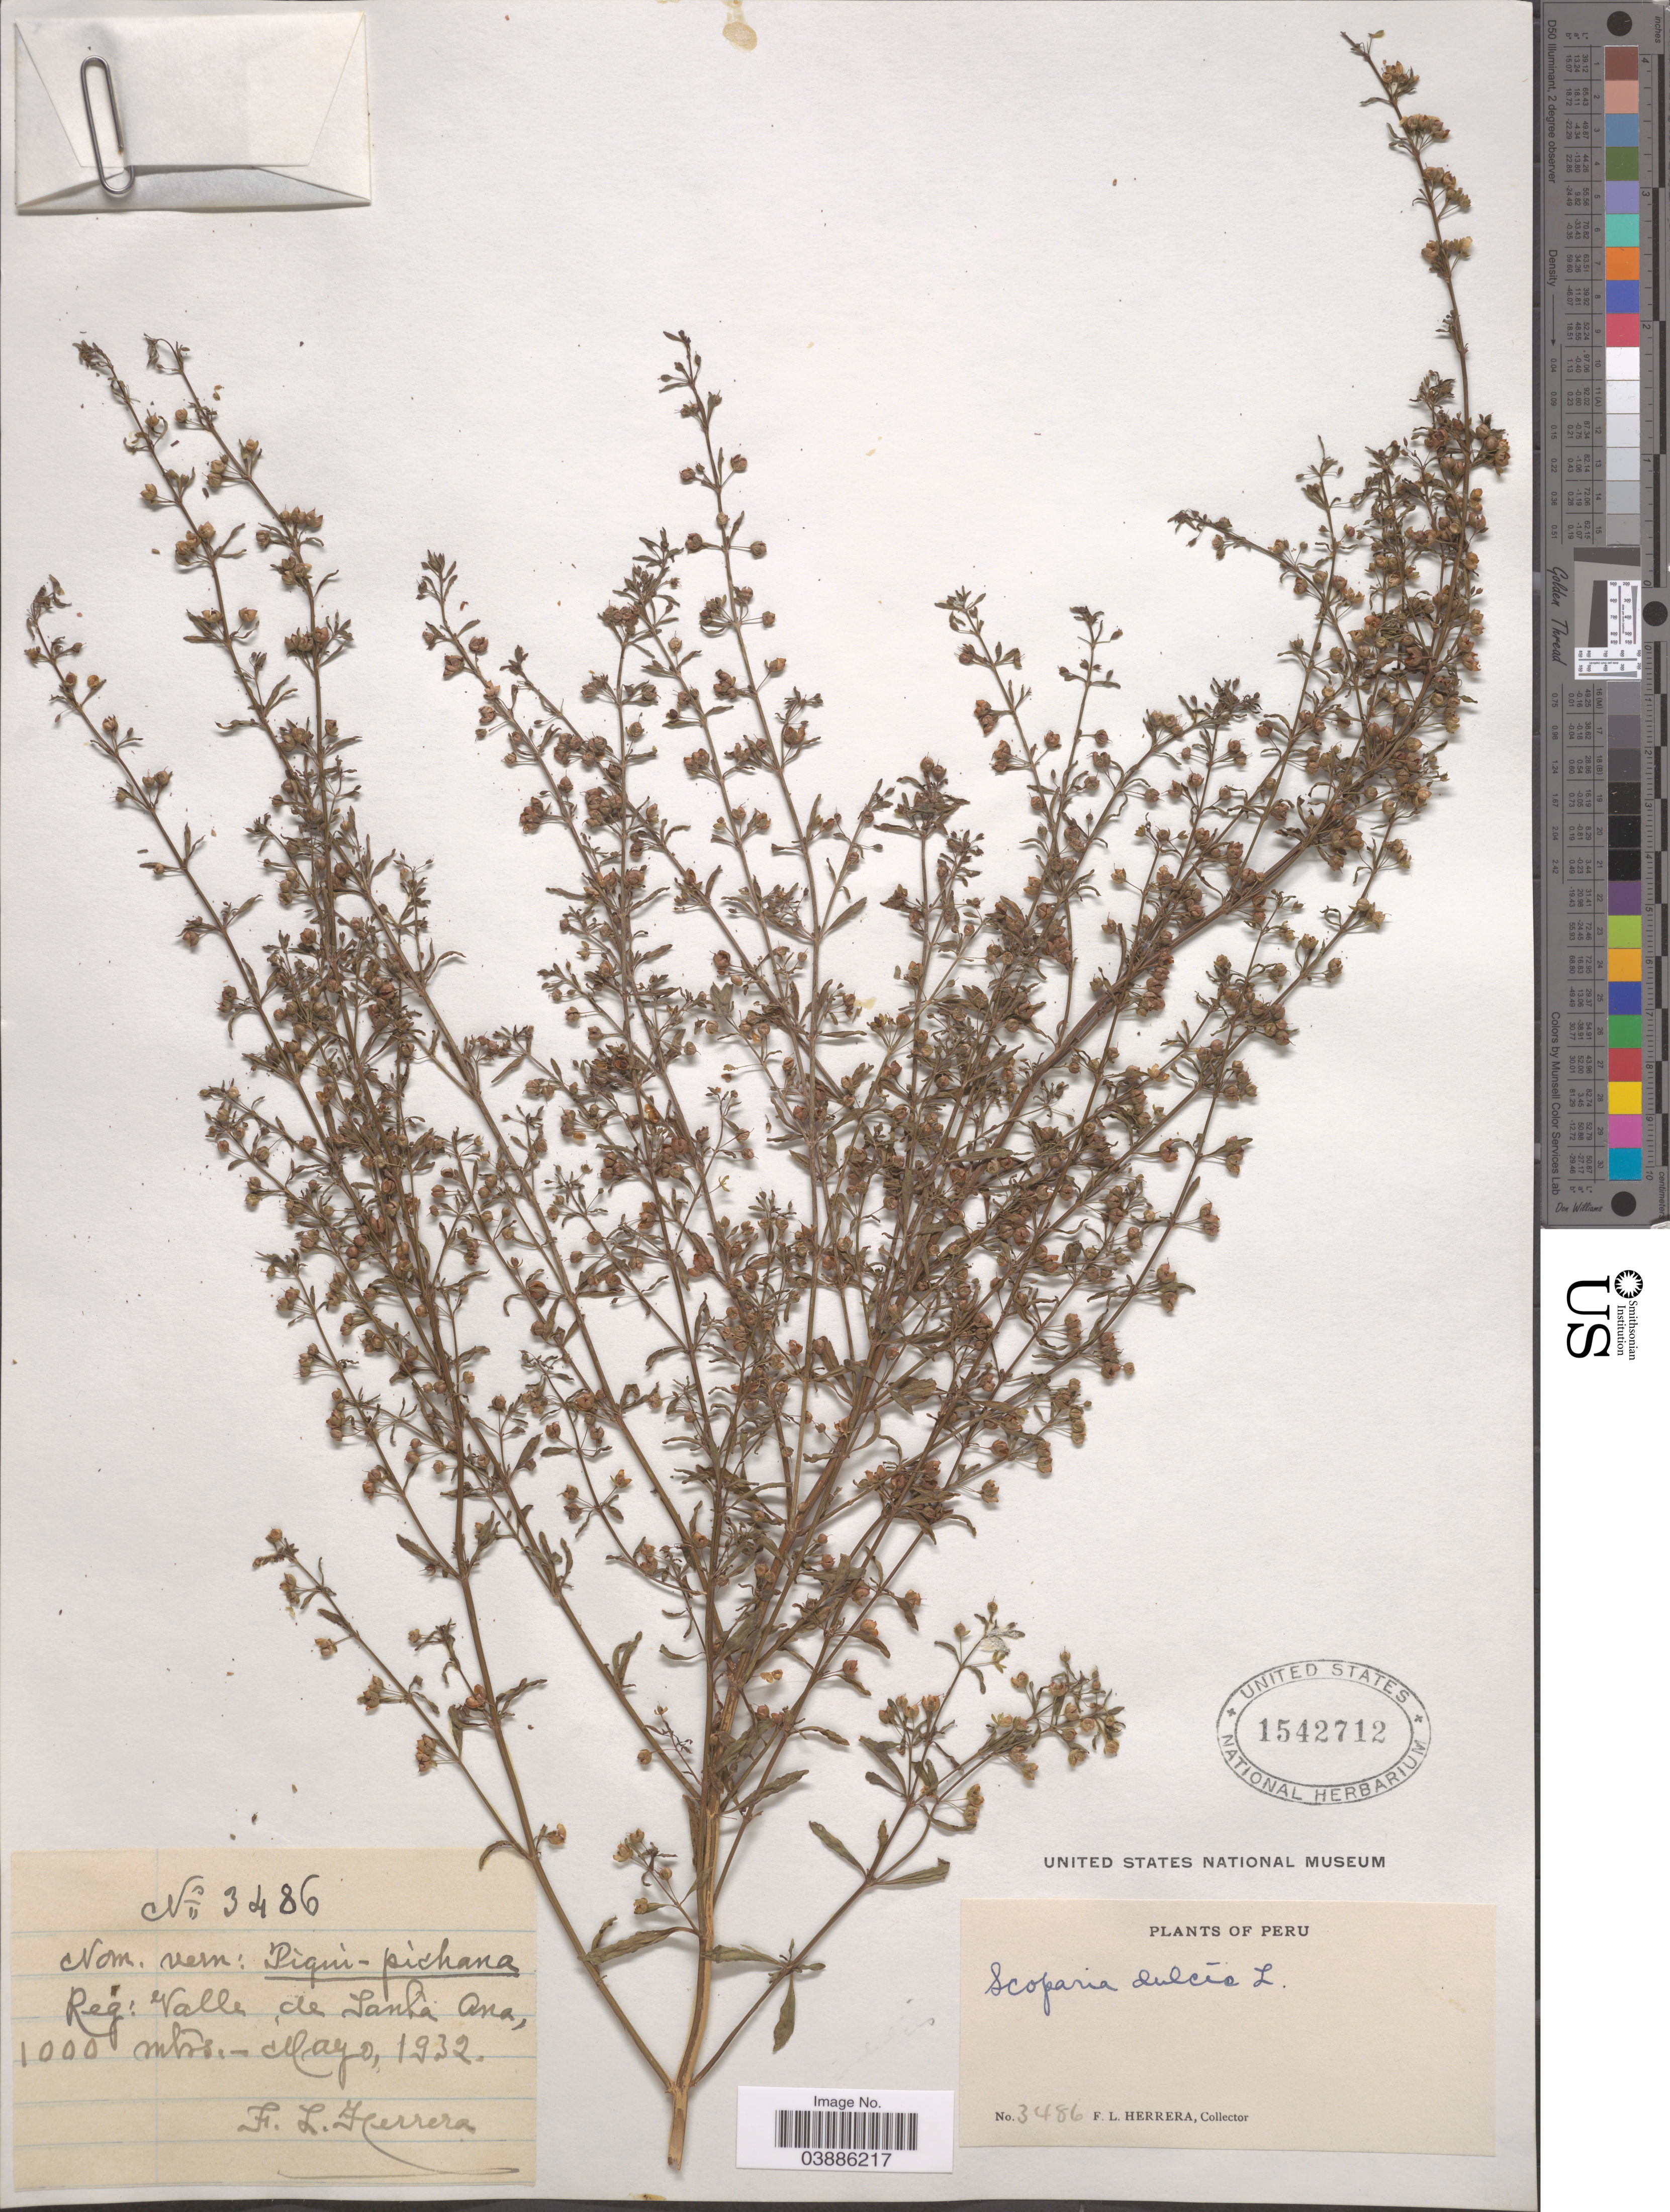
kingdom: Plantae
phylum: Tracheophyta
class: Magnoliopsida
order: Lamiales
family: Plantaginaceae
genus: Scoparia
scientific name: Scoparia dulcis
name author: L.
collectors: F. L. Herrera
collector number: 3486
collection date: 1932-05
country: Peru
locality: Reg: Valle de Santa Ana.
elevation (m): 1000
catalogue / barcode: US 1542712